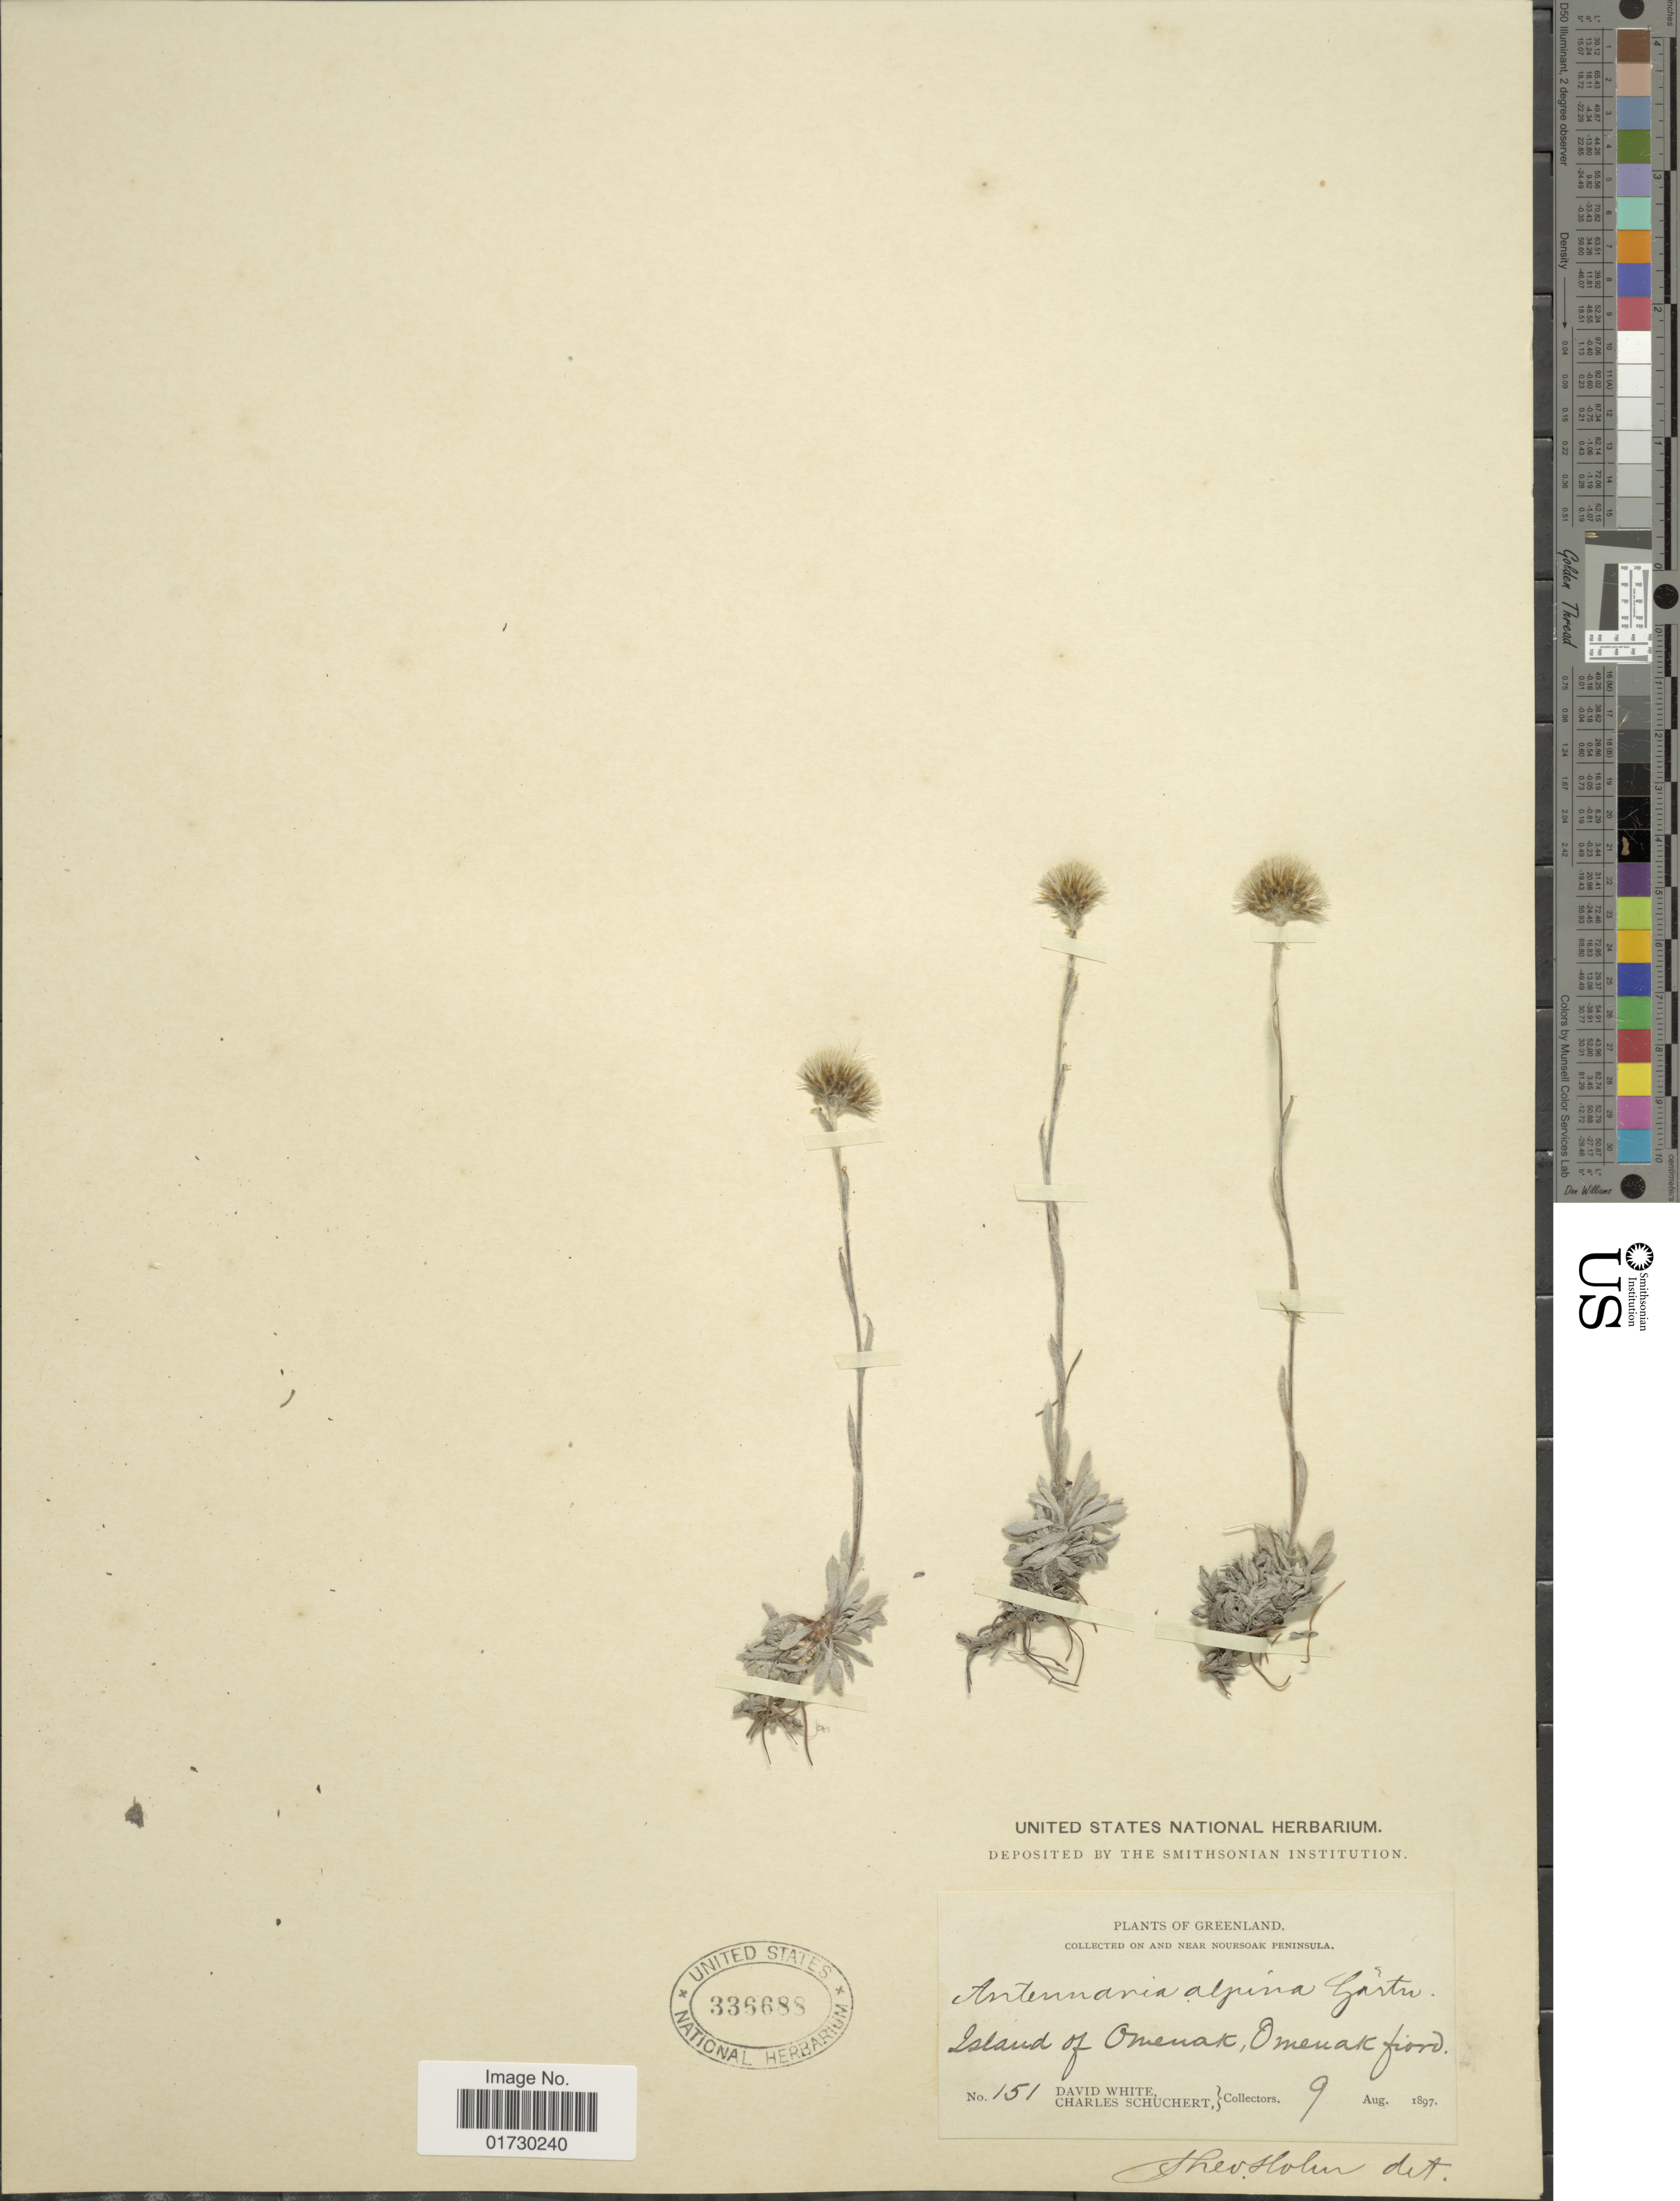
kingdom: Plantae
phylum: Tracheophyta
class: Magnoliopsida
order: Asterales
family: Asteraceae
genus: Antennaria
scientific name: Antennaria angustata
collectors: D. White & C. Schuchert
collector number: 151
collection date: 1897-08-09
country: Greenland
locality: On and Near Noursoak Peninsula, Island of Omenak, Omenant fiord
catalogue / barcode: US 336688